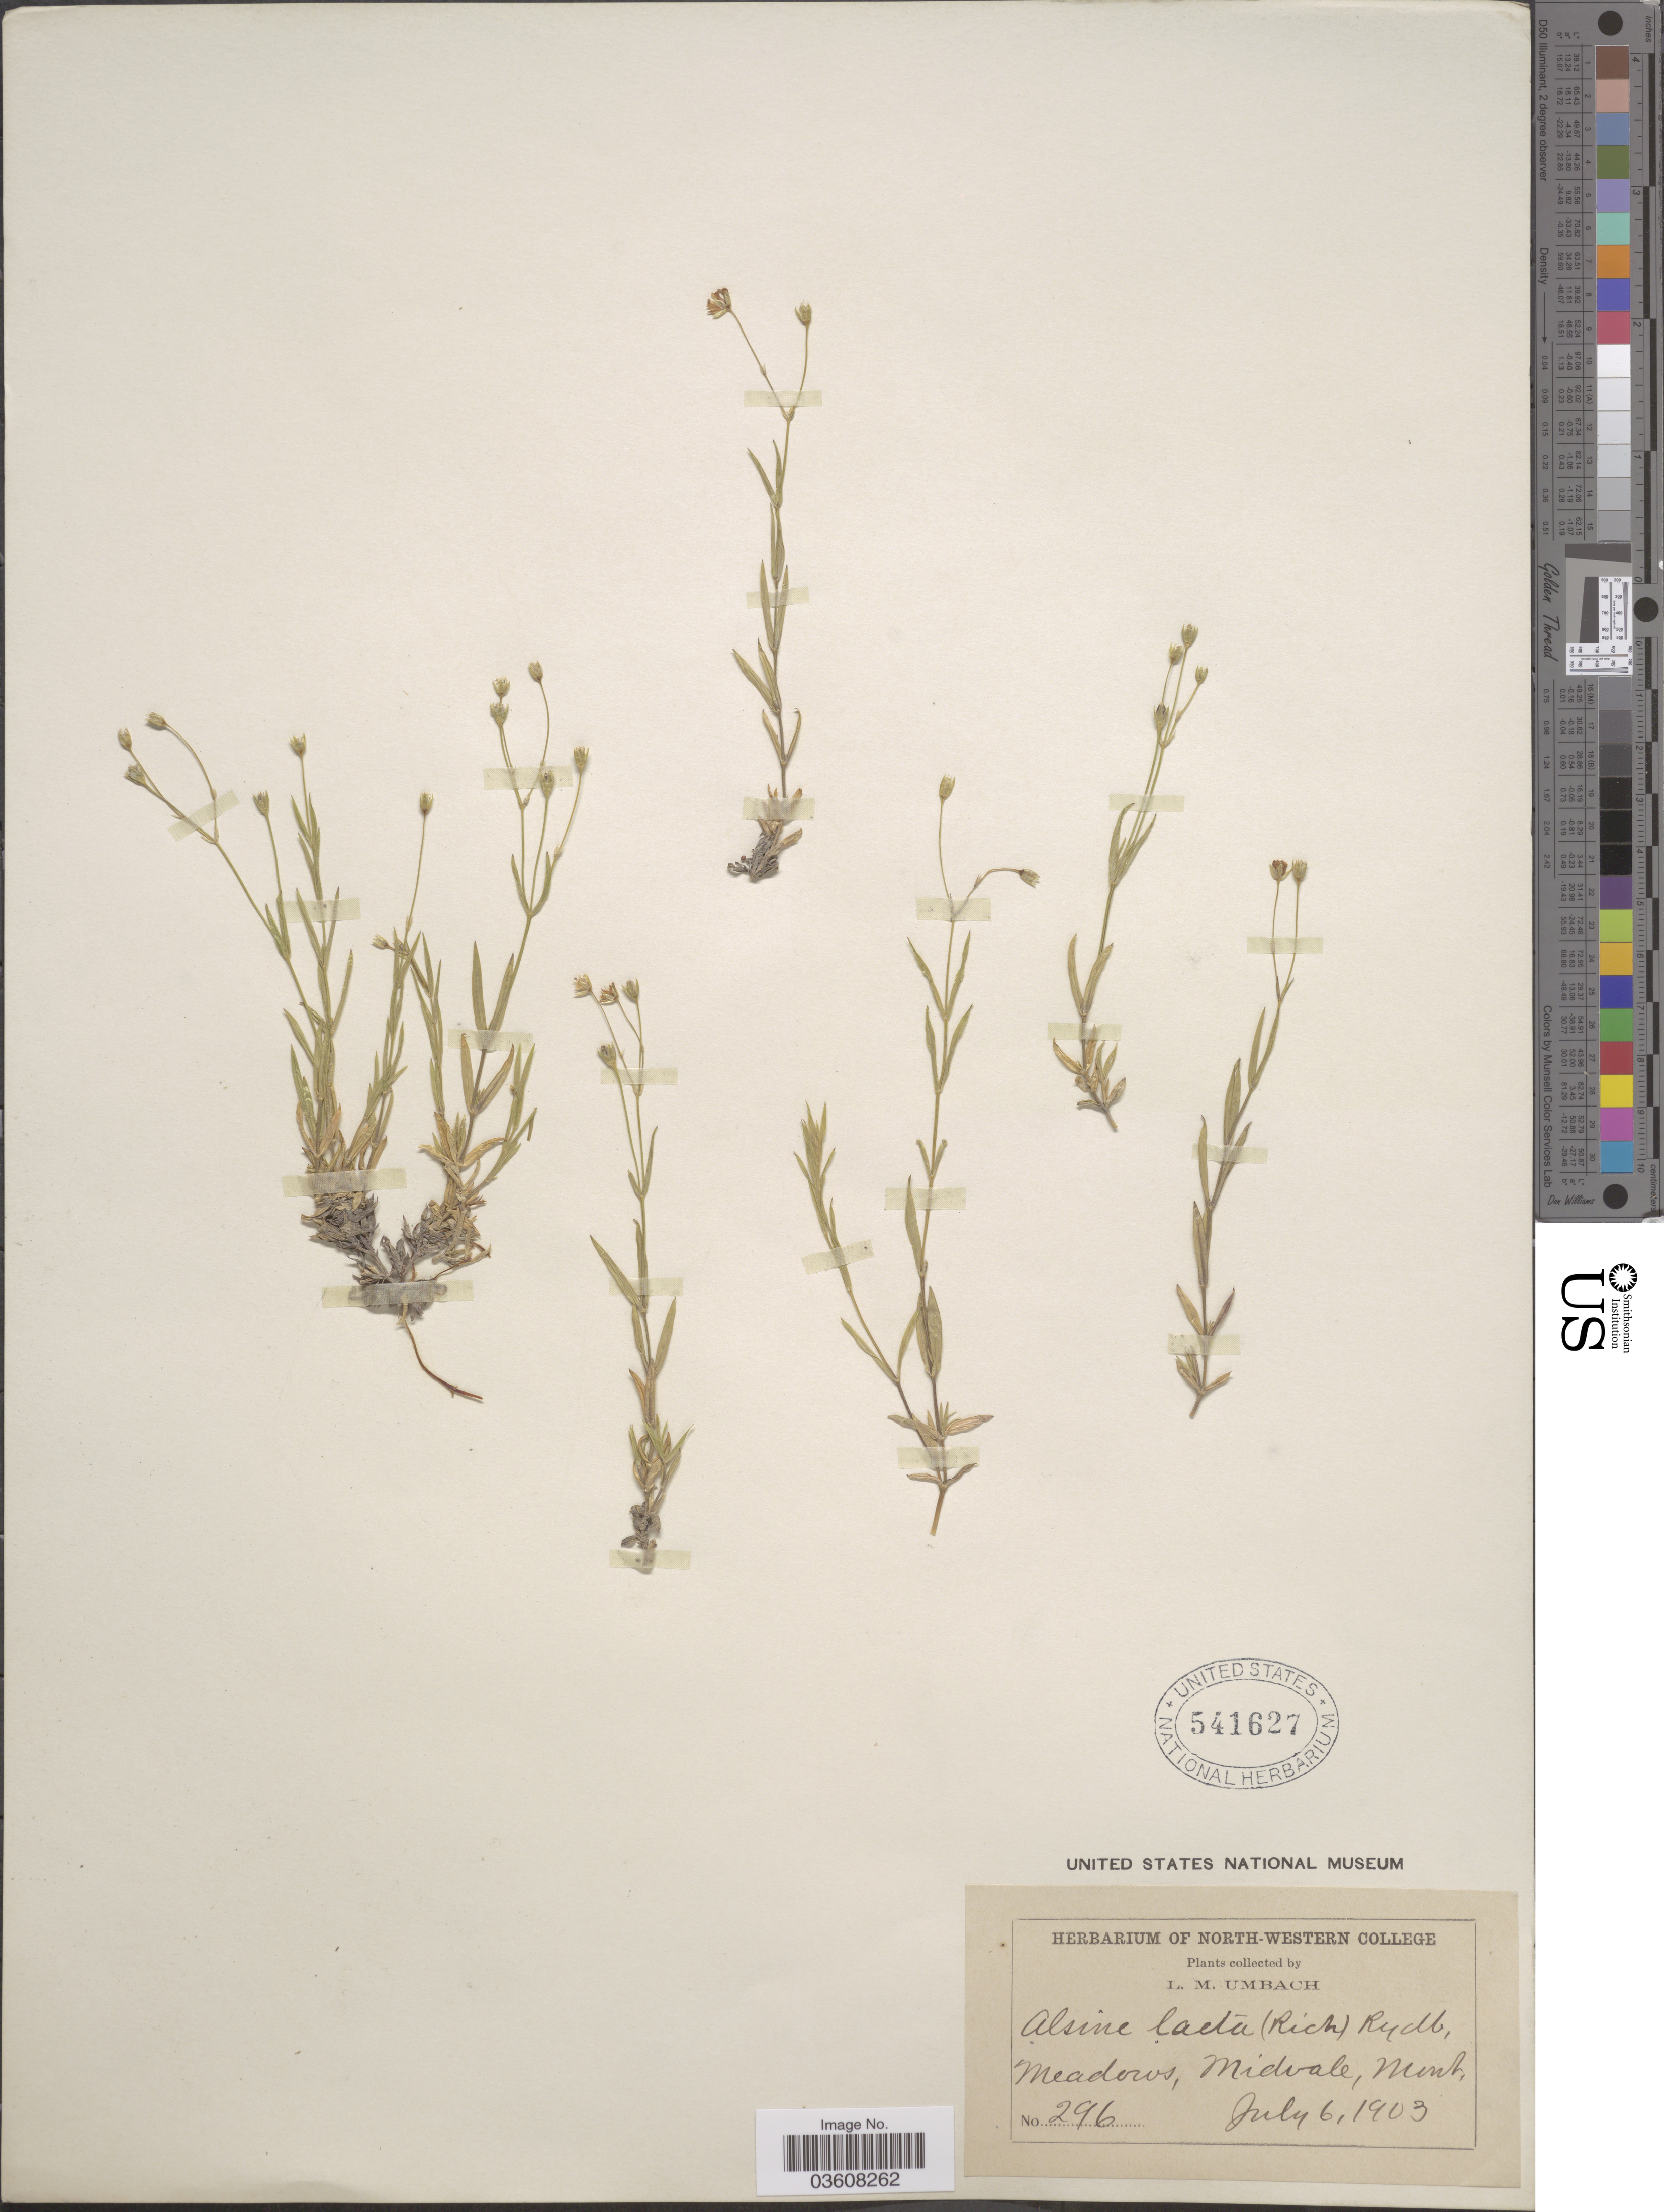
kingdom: Plantae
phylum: Tracheophyta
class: Magnoliopsida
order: Caryophyllales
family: Caryophyllaceae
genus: Stellaria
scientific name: Stellaria laeta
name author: Richards.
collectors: L. M. Umbach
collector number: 296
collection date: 1903-07-06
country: United States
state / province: Montana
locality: Meadows, Midvale.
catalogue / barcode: US 541627